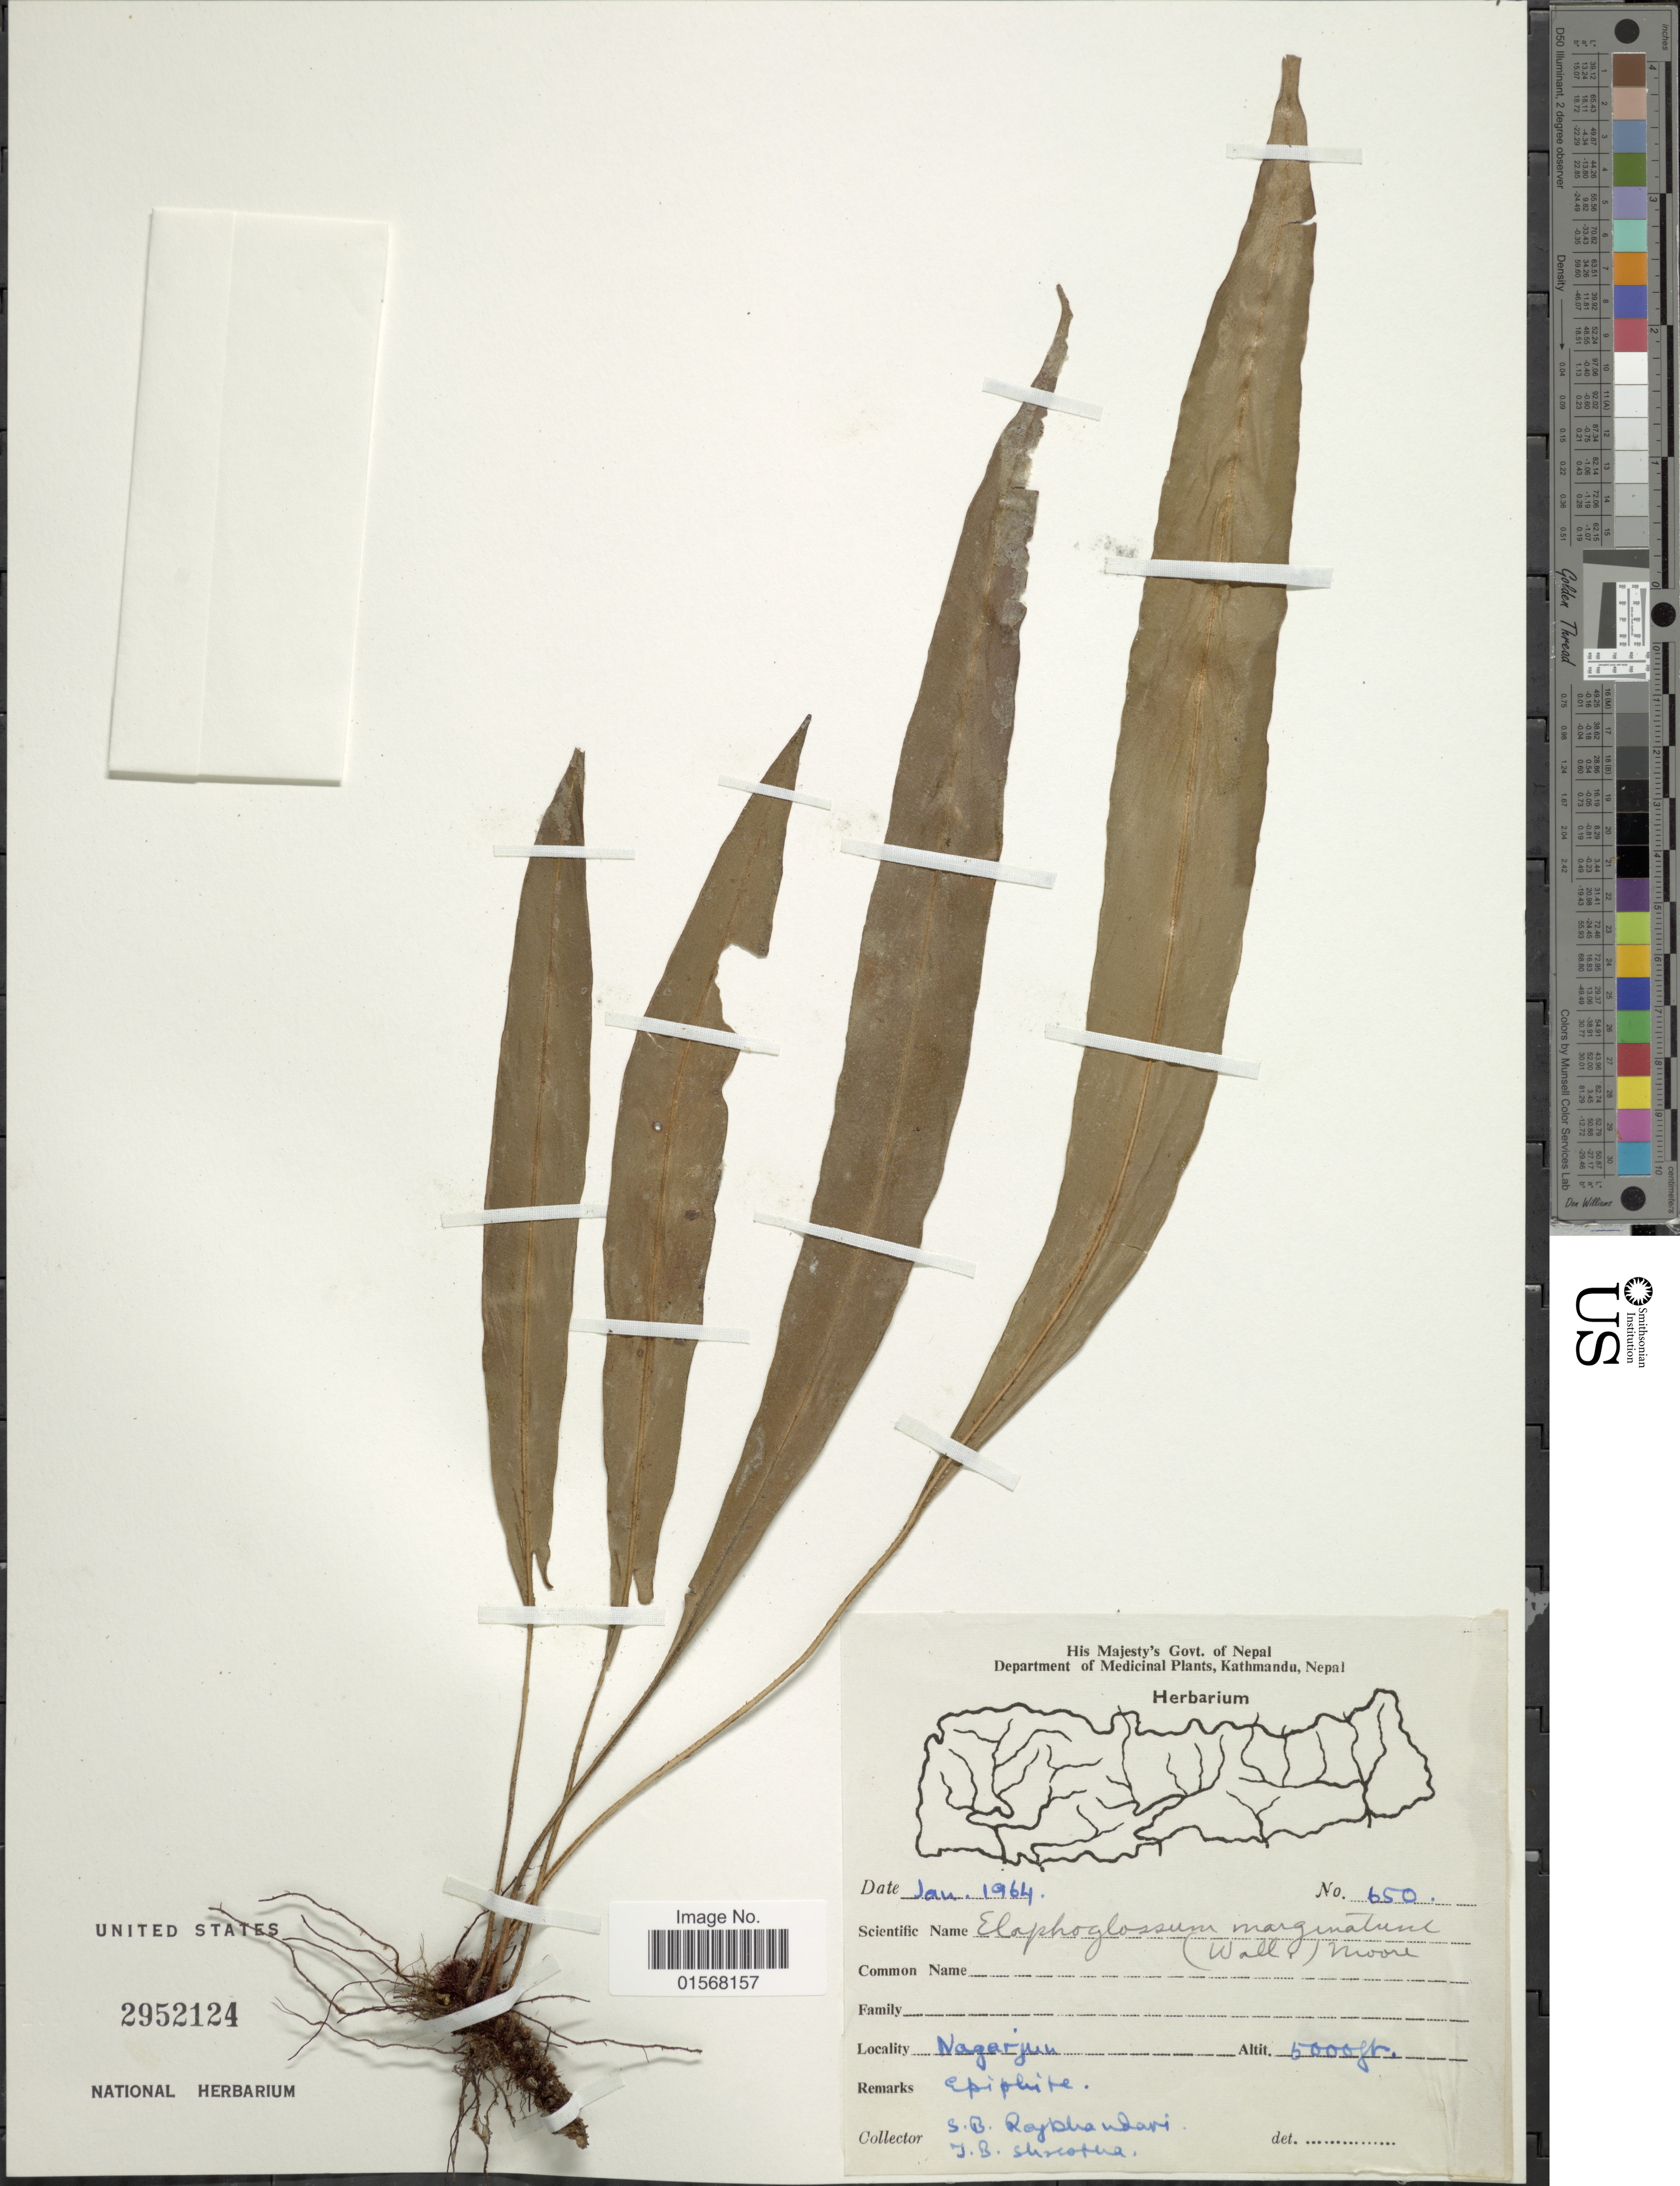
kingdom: Plantae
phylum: Tracheophyta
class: Polypodiopsida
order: Polypodiales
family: Dryopteridaceae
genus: Elaphoglossum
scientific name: Elaphoglossum marginatum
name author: (Wall. ex Fée) T. Moore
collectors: S. Rajbhandar & T. B. Shrestha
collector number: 650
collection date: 1964-01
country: Nepal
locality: Nagarjun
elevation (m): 1524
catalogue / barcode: US 2952124